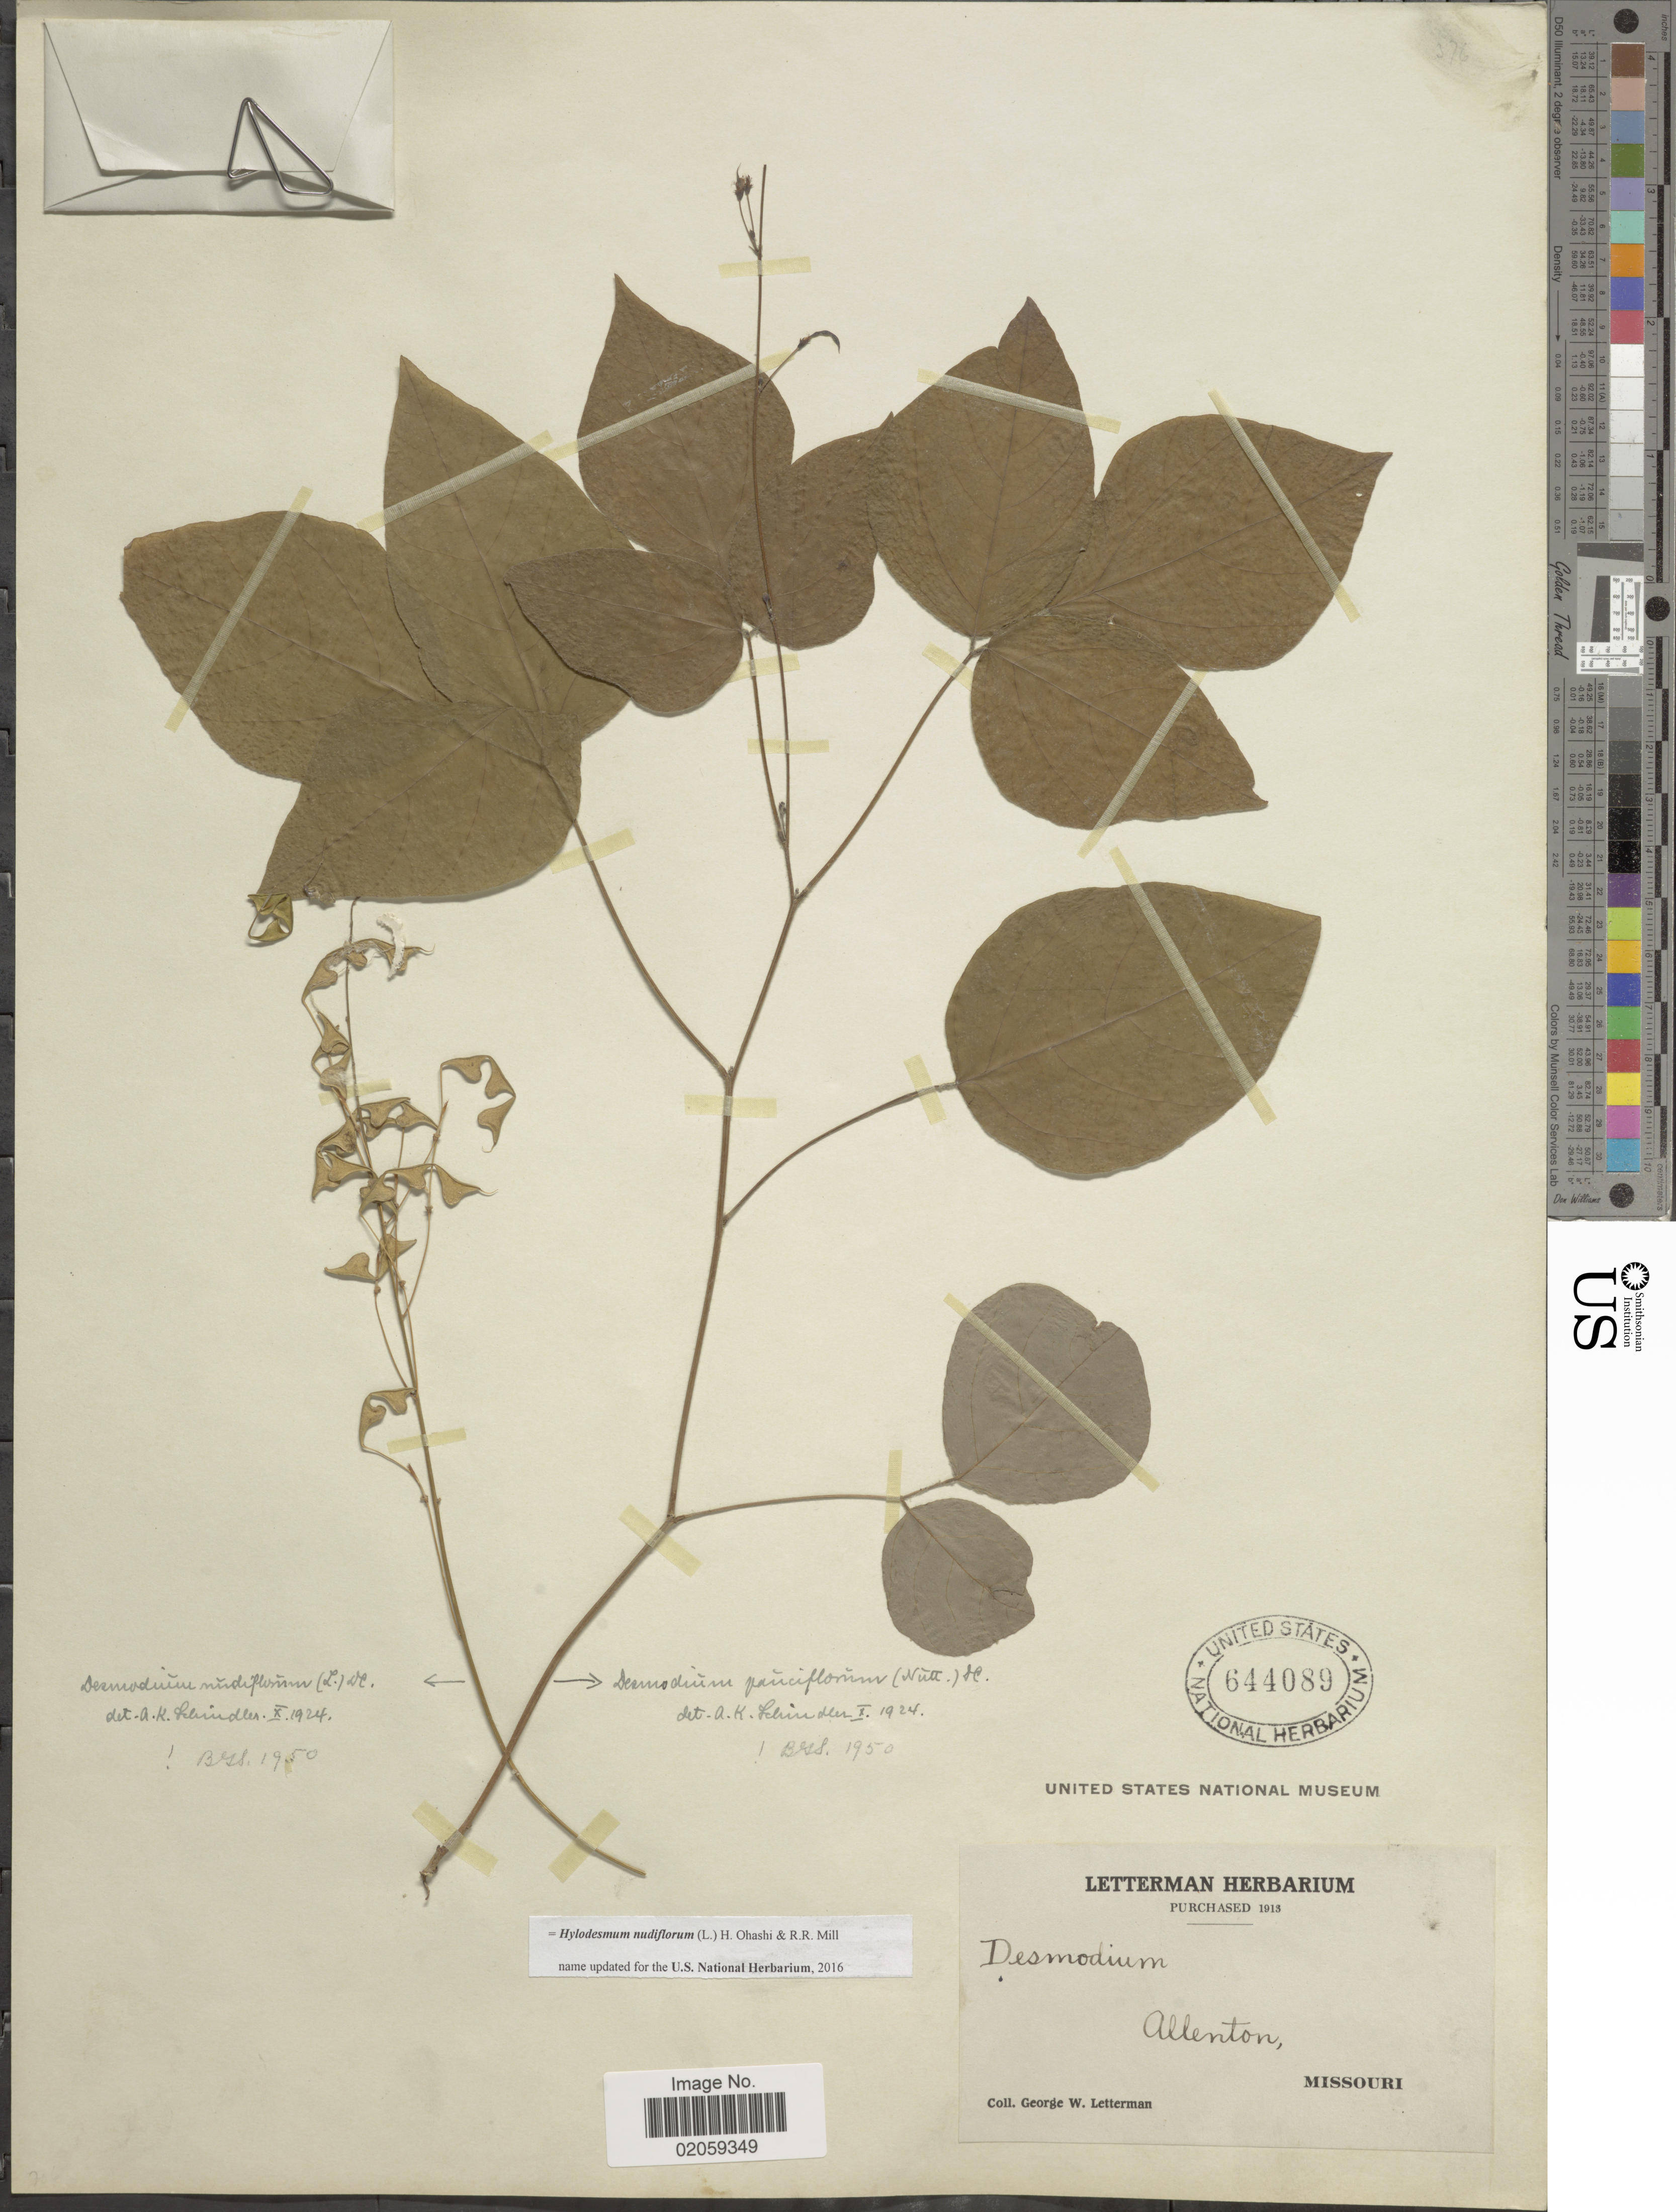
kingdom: Plantae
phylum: Tracheophyta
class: Magnoliopsida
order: Fabales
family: Fabaceae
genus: Hylodesmum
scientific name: Hylodesmum nudiflorum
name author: (L.) H. Ohashi & R.R. Mill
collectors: G. W. Letterman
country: United States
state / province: Missouri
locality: Allenton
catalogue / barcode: US 644089